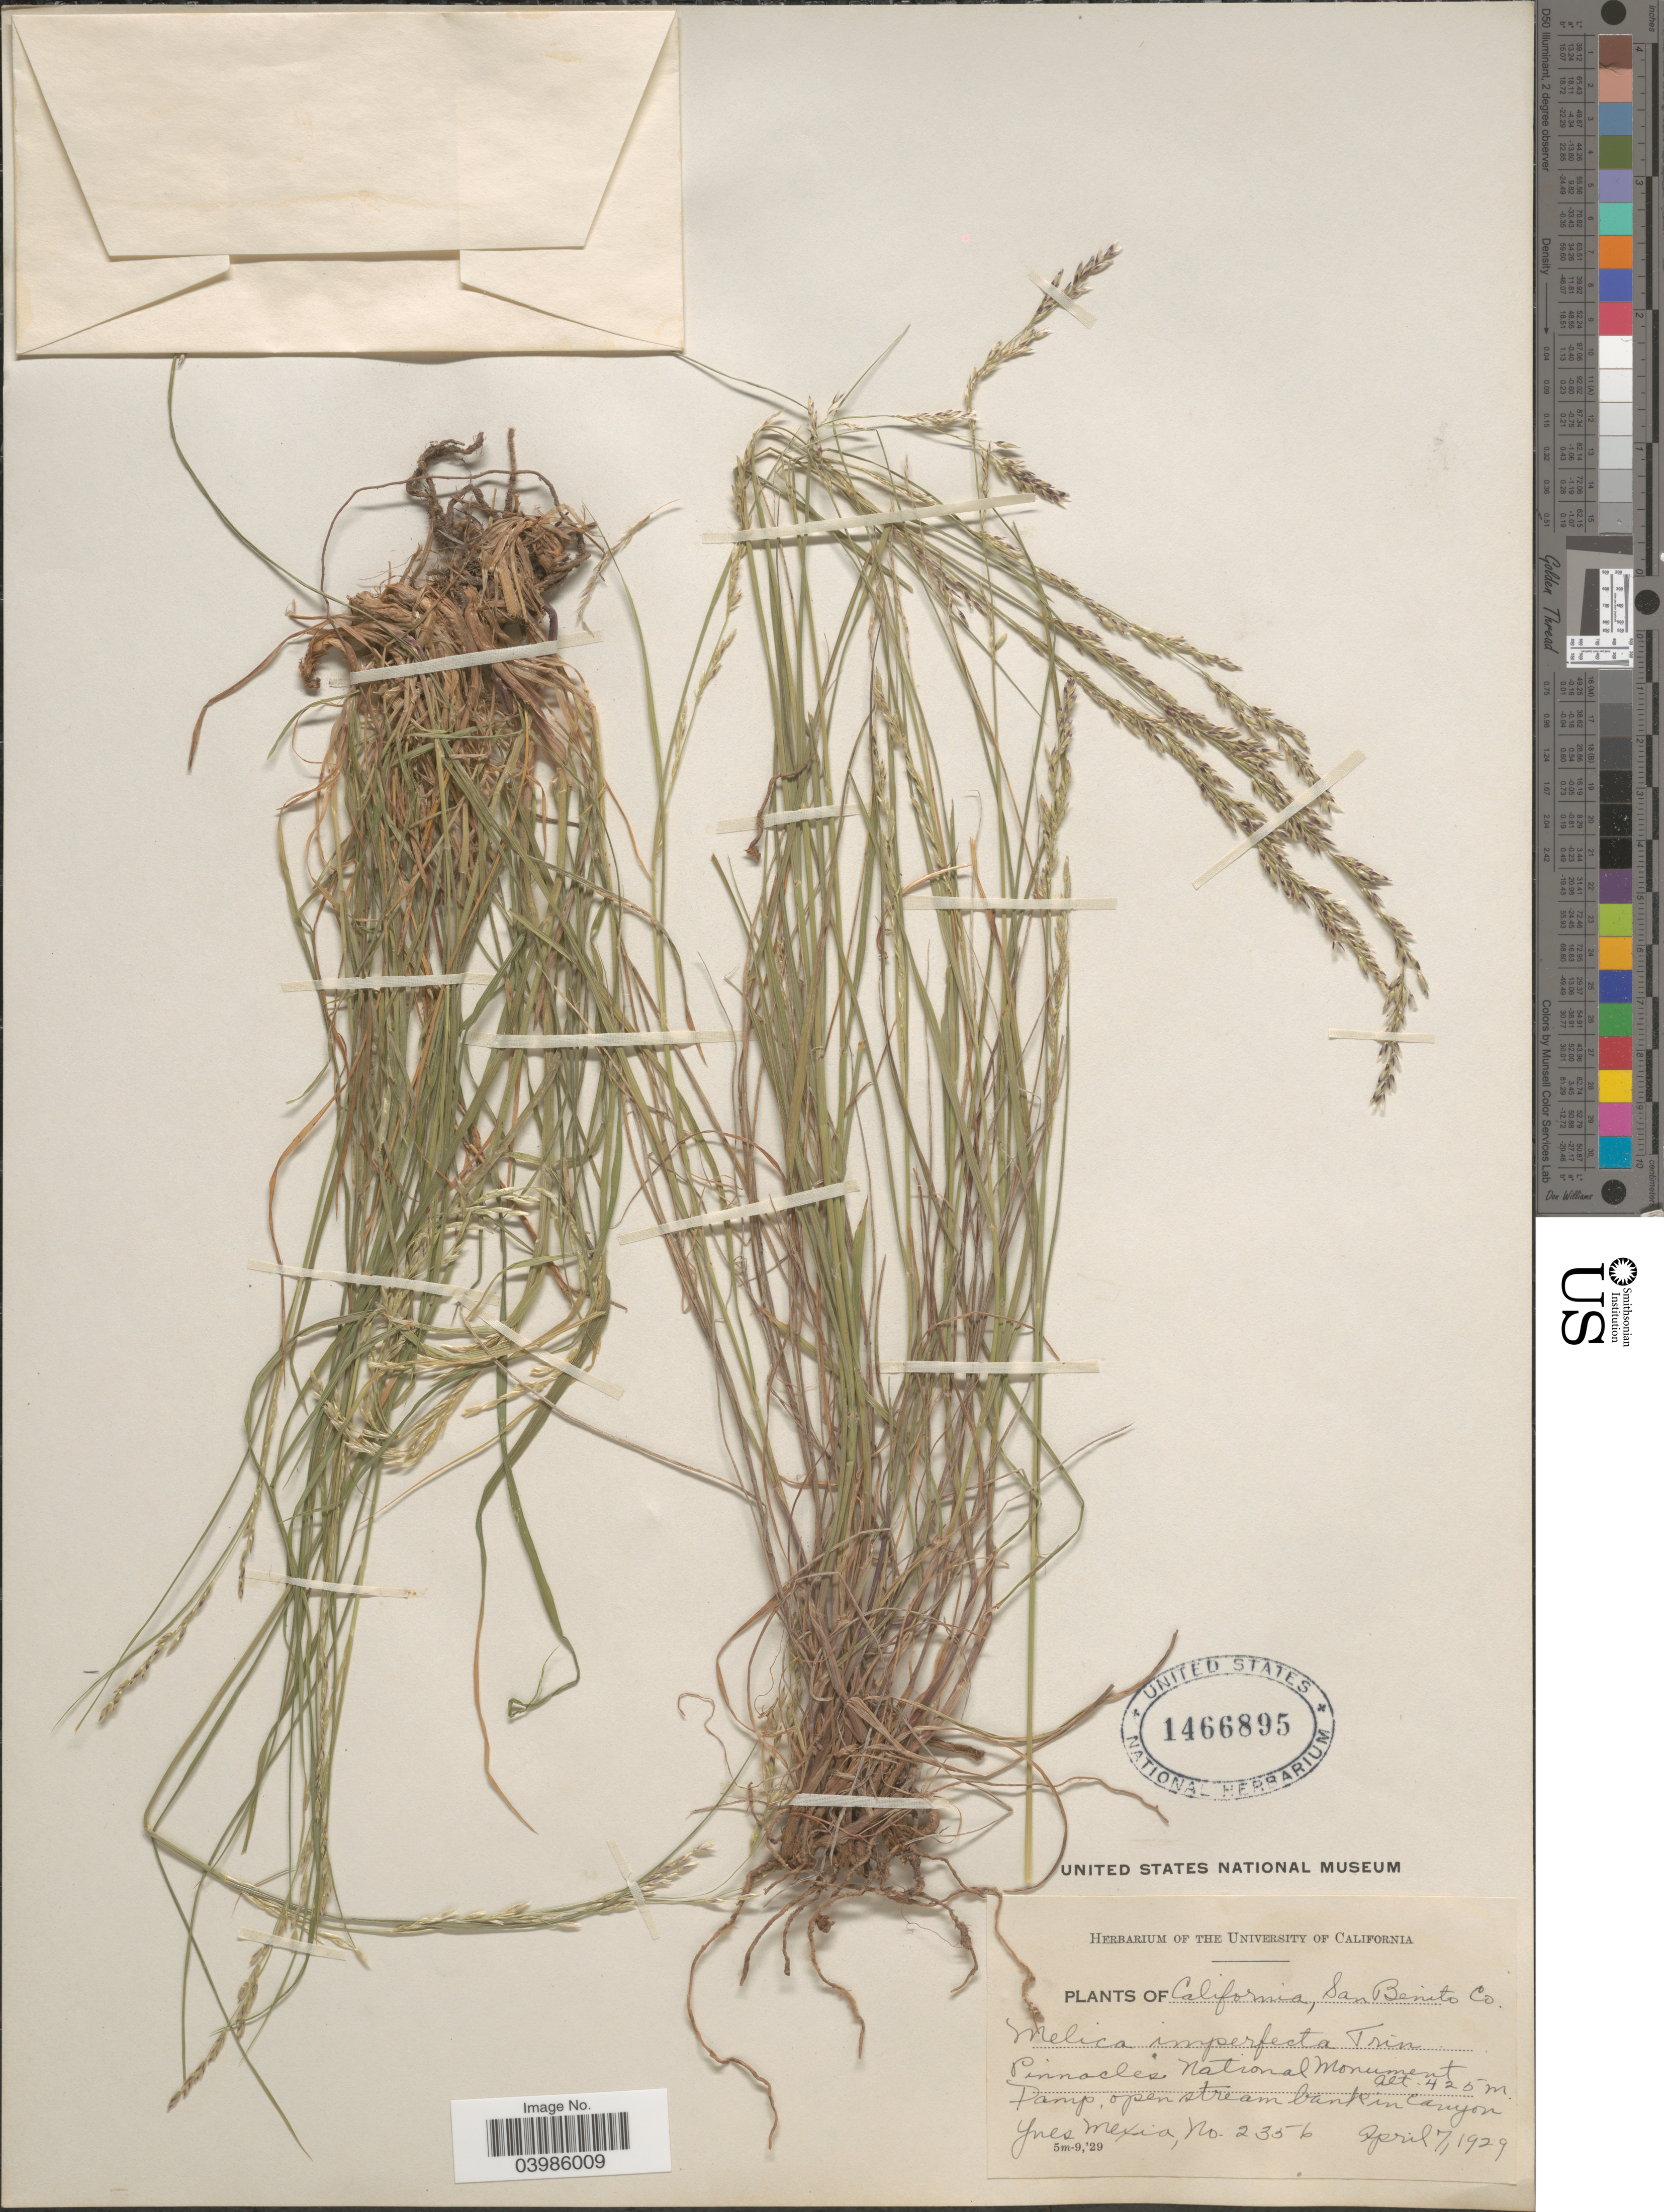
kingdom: Plantae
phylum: Tracheophyta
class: Liliopsida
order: Poales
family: Poaceae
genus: Melica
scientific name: Melica imperfecta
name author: Trin.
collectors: Y. Mexia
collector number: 2356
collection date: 1929-04-07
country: United States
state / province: California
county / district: San Benito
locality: San Benito Co. Pinnocles National Monument.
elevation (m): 425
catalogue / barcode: US 1466895